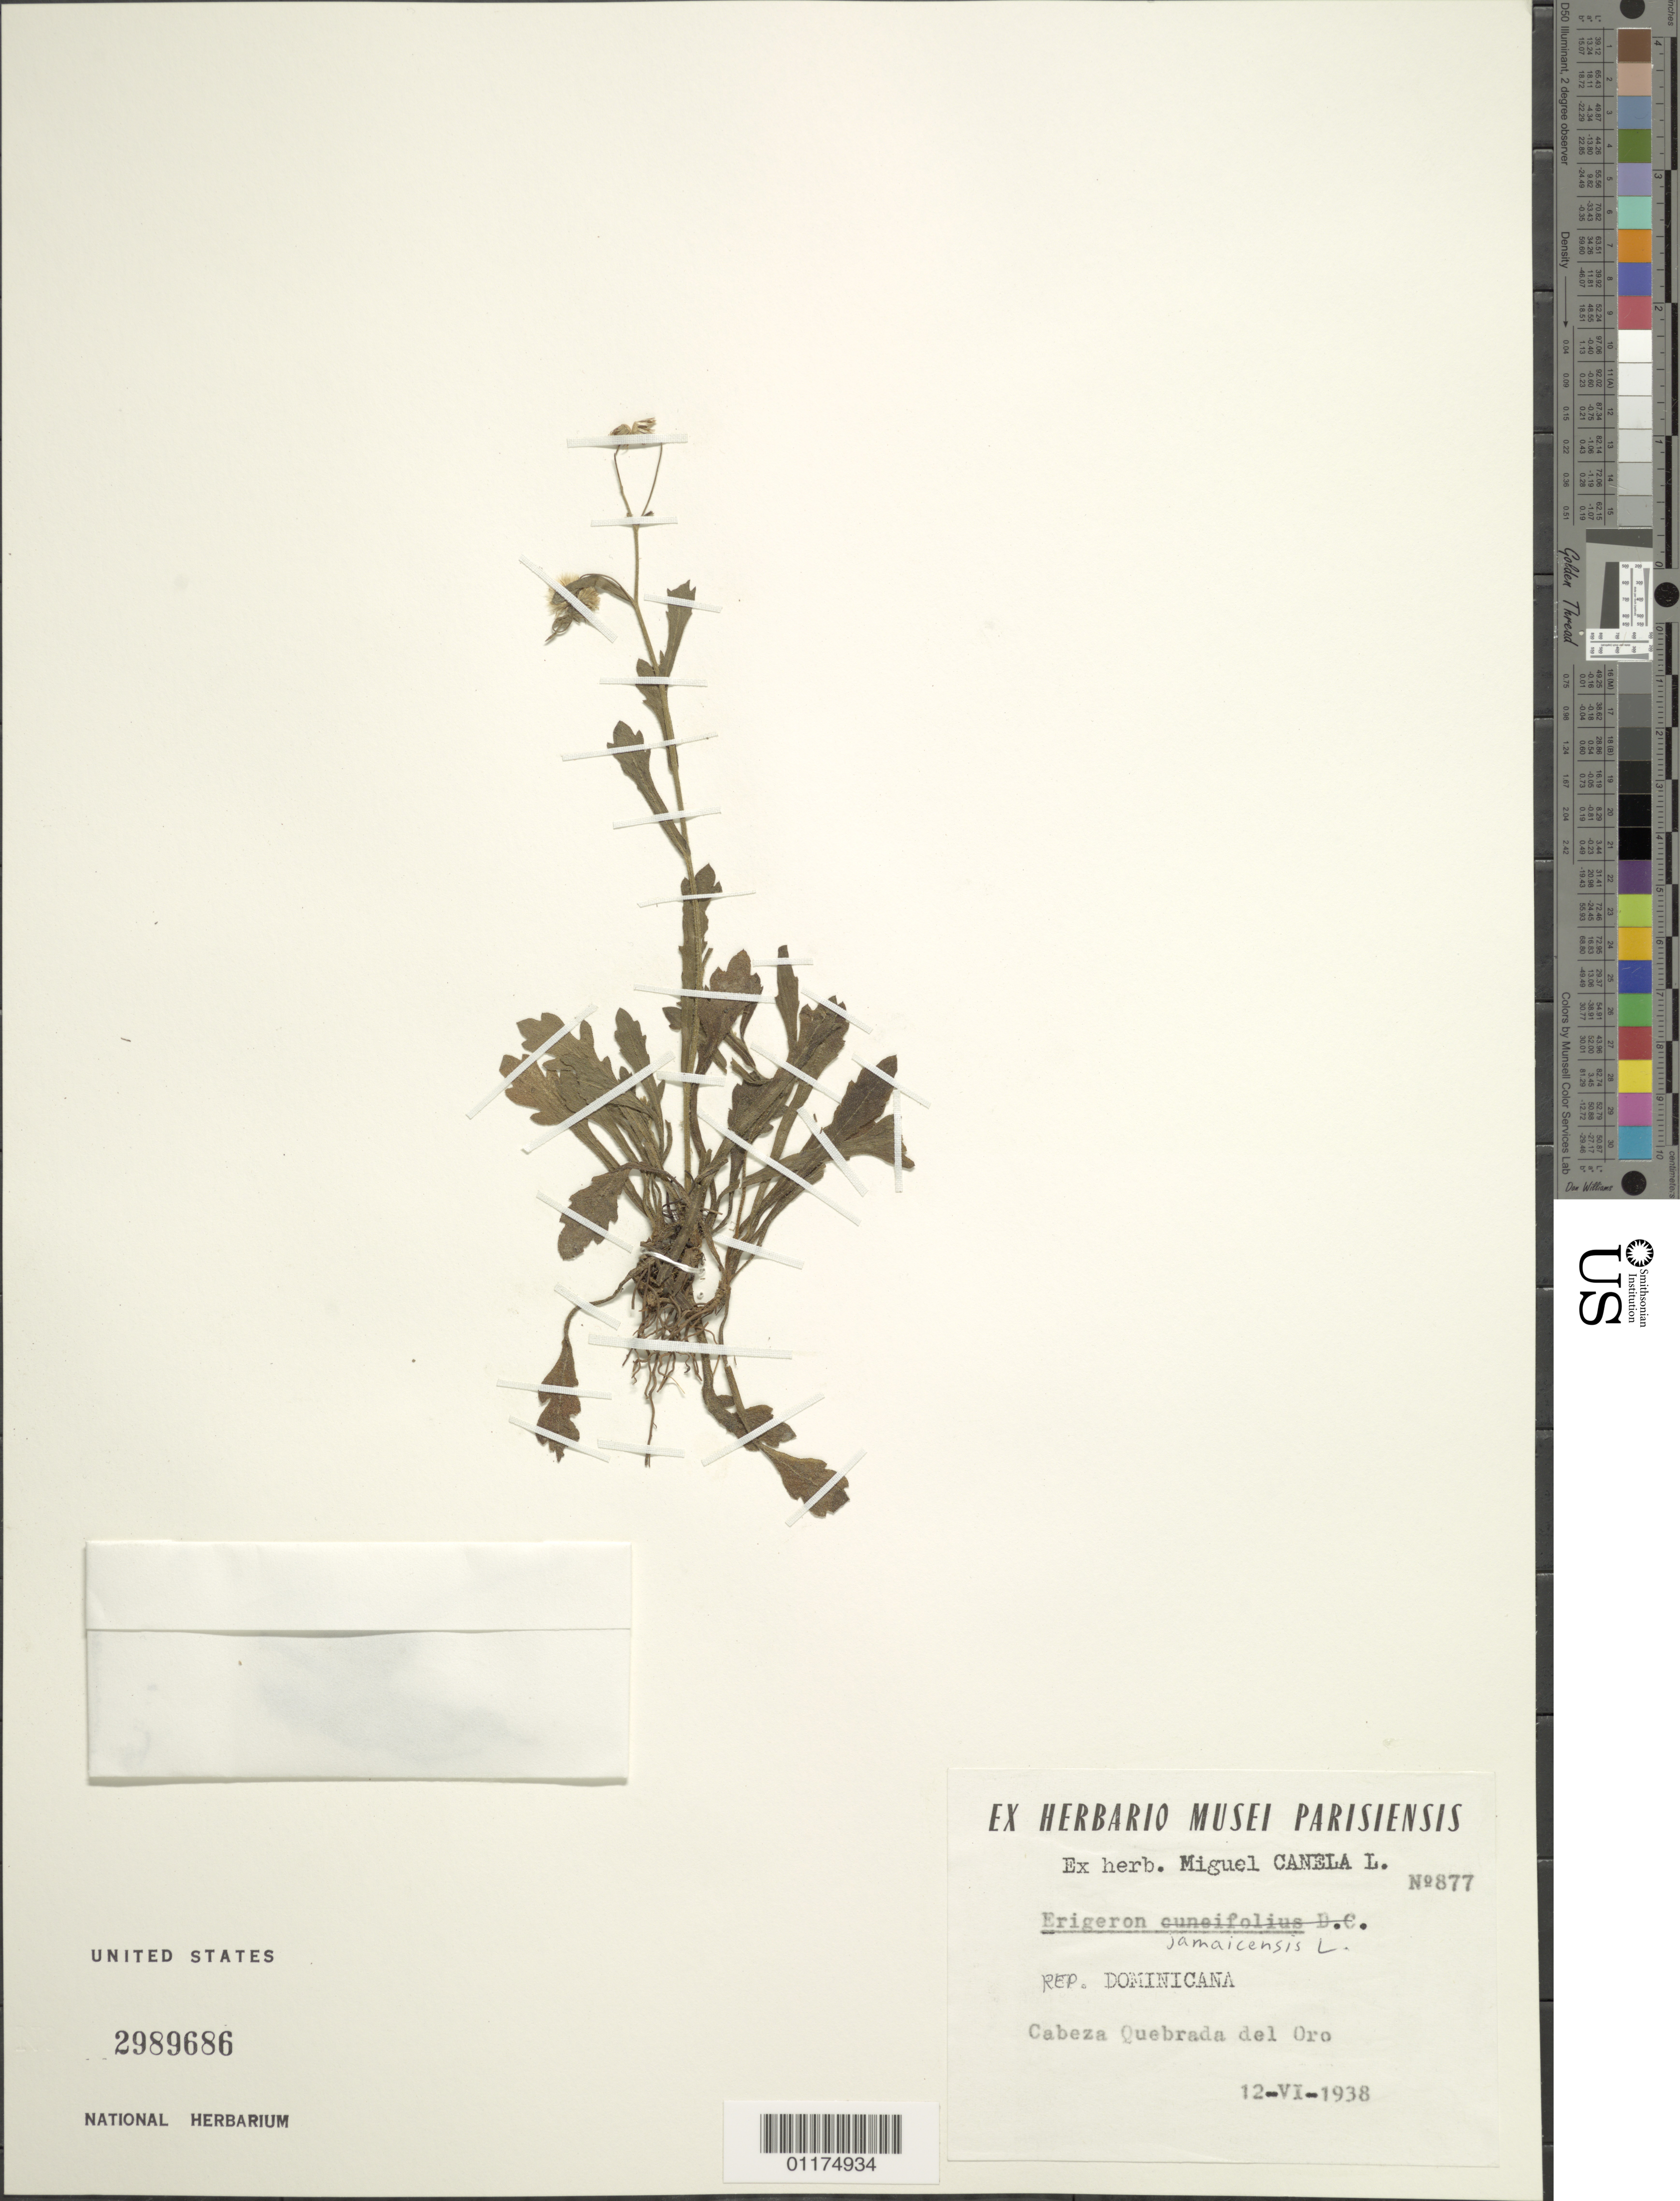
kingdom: Plantae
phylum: Tracheophyta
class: Magnoliopsida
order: Asterales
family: Asteraceae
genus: Erigeron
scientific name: Erigeron jamaicensis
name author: L.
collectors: M. Canela Lazaro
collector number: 877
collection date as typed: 12 Jun 1938 or 06 Dec 1938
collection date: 1938-06-12 or 1938-12-06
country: Dominican Republic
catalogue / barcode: US 2989686